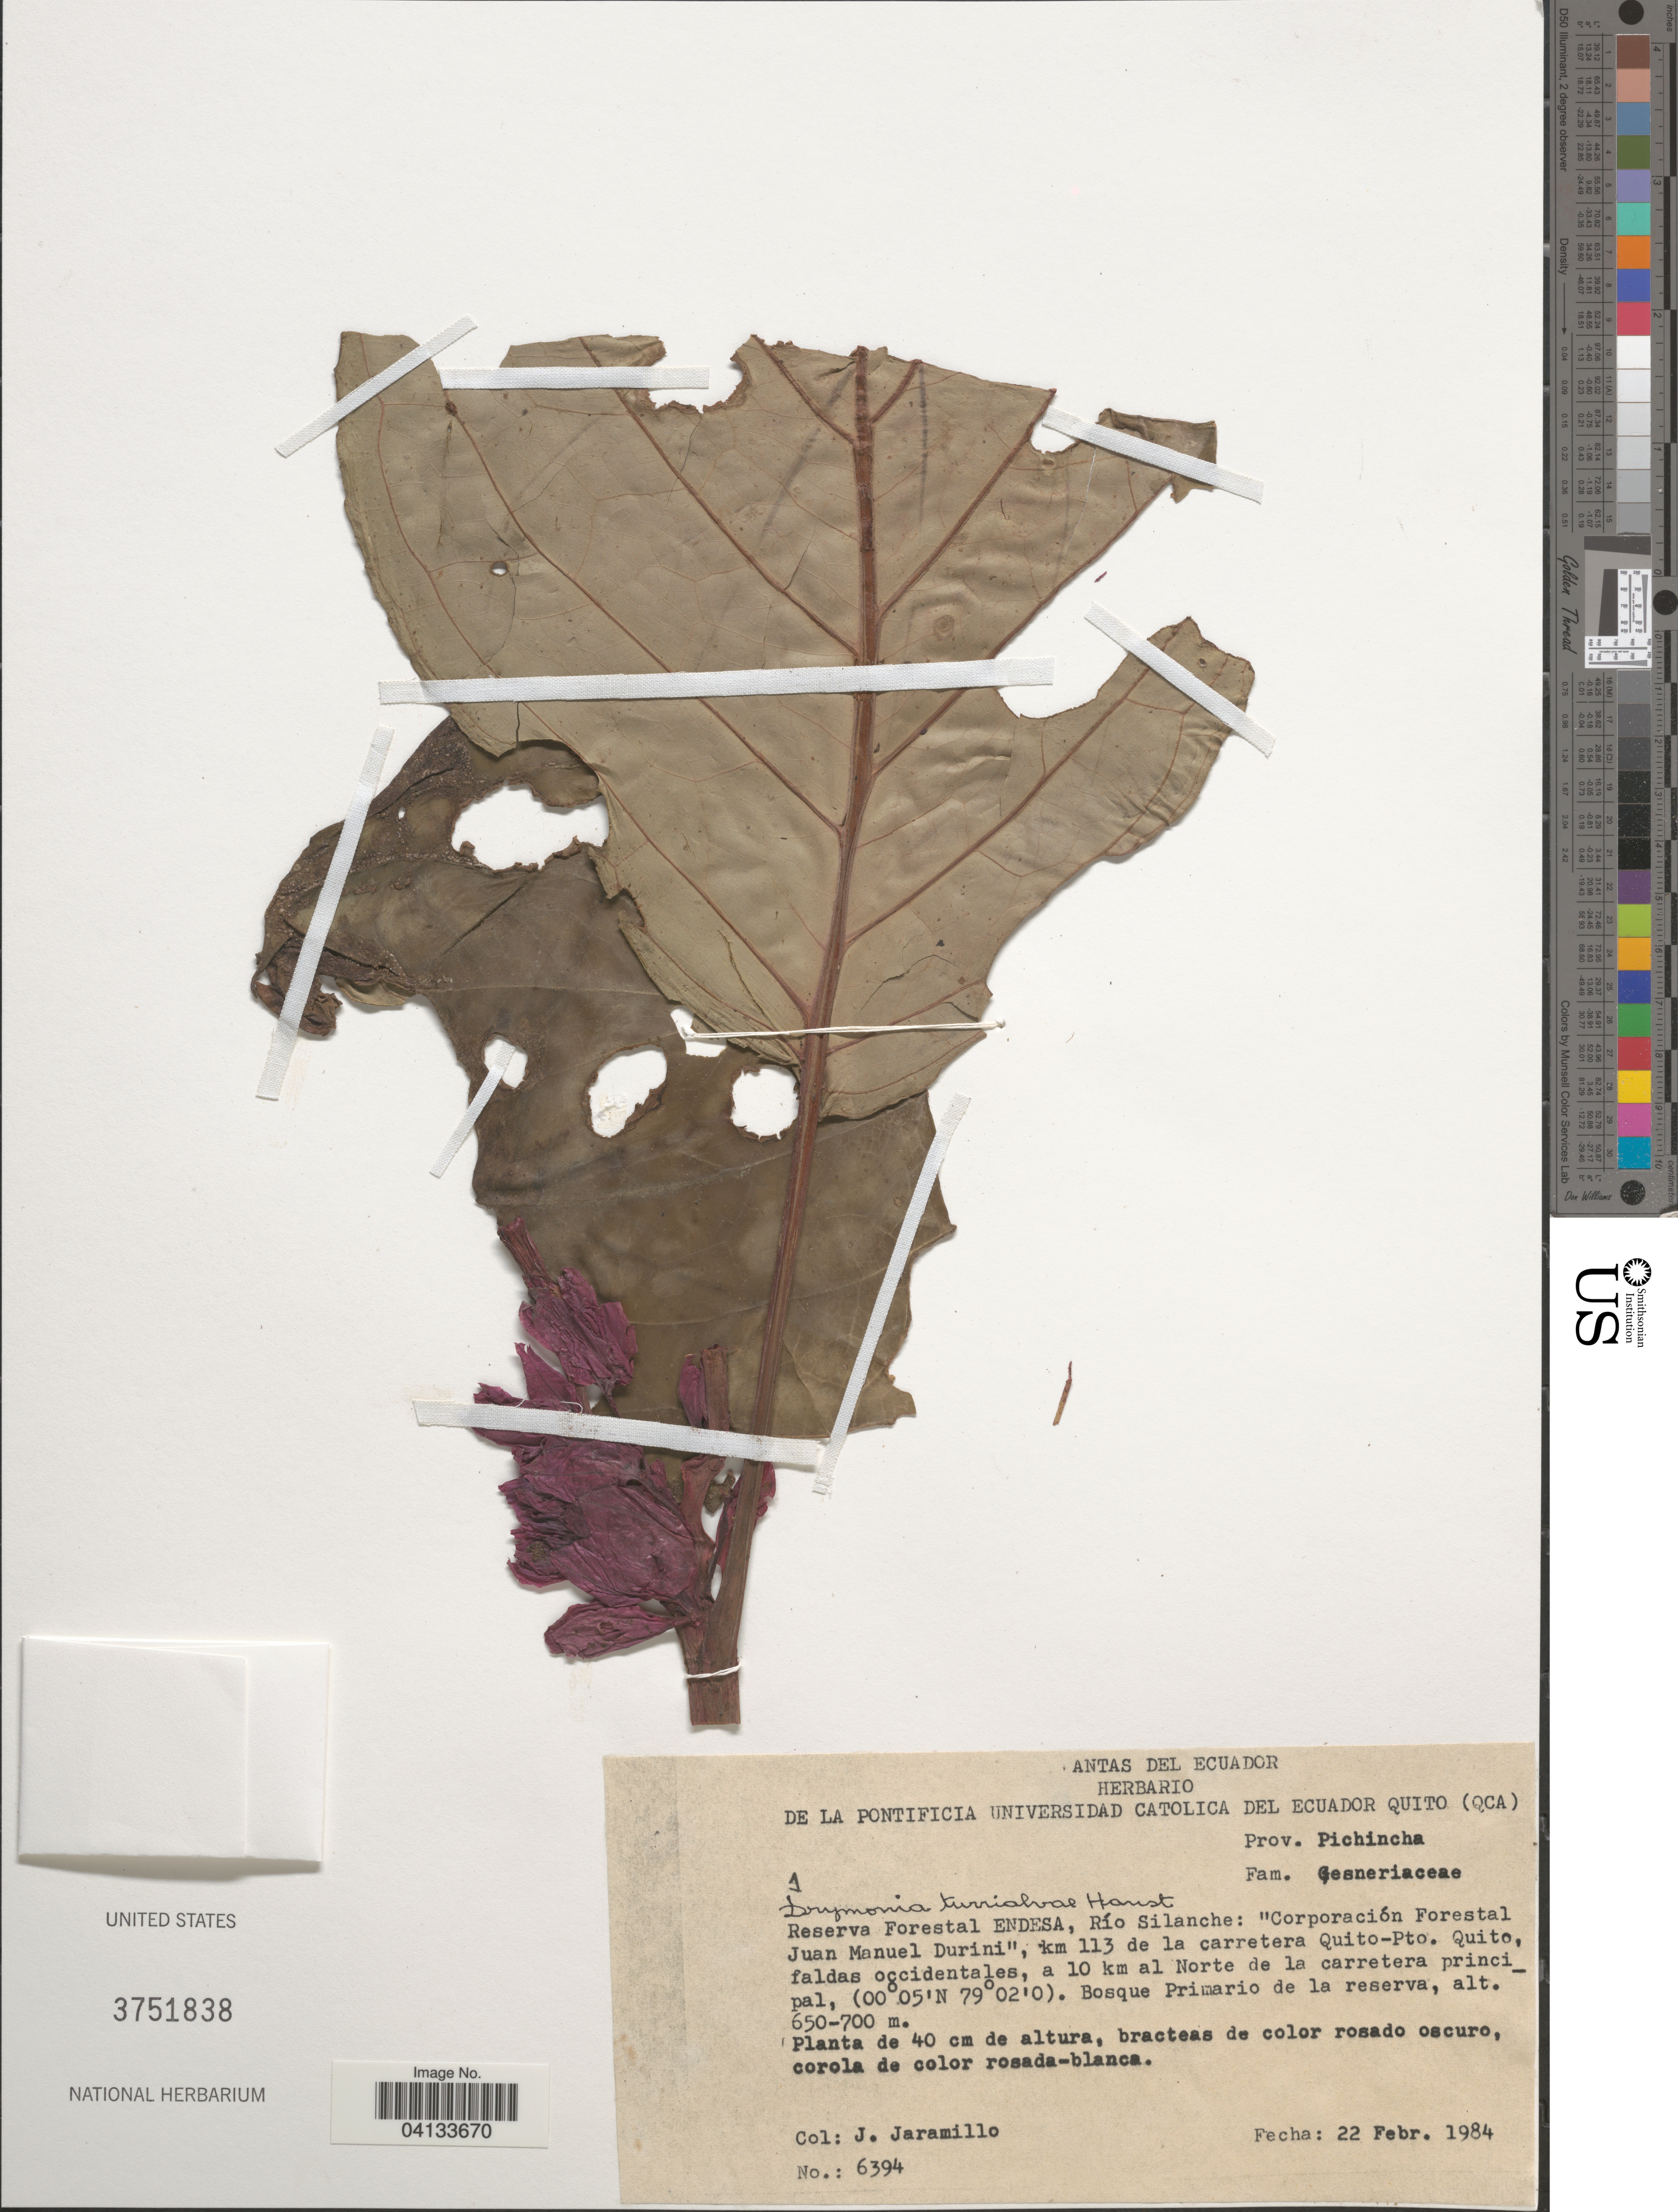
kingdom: Plantae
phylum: Tracheophyta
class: Magnoliopsida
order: Lamiales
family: Gesneriaceae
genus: Drymonia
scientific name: Drymonia turrialvae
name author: Hanst.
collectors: J. Jaramillo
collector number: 6394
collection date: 1984-02-22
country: Ecuador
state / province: Pichincha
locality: Reserva Forestal ENDESA, Río Silanche: "Corporación Forestal Juan Manuel Durini", km 113 de la carretera Quito-Pto. Quito, faldas occidentales, a 10 km al Norte de la carretera principal.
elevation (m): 650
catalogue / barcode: US 3751838